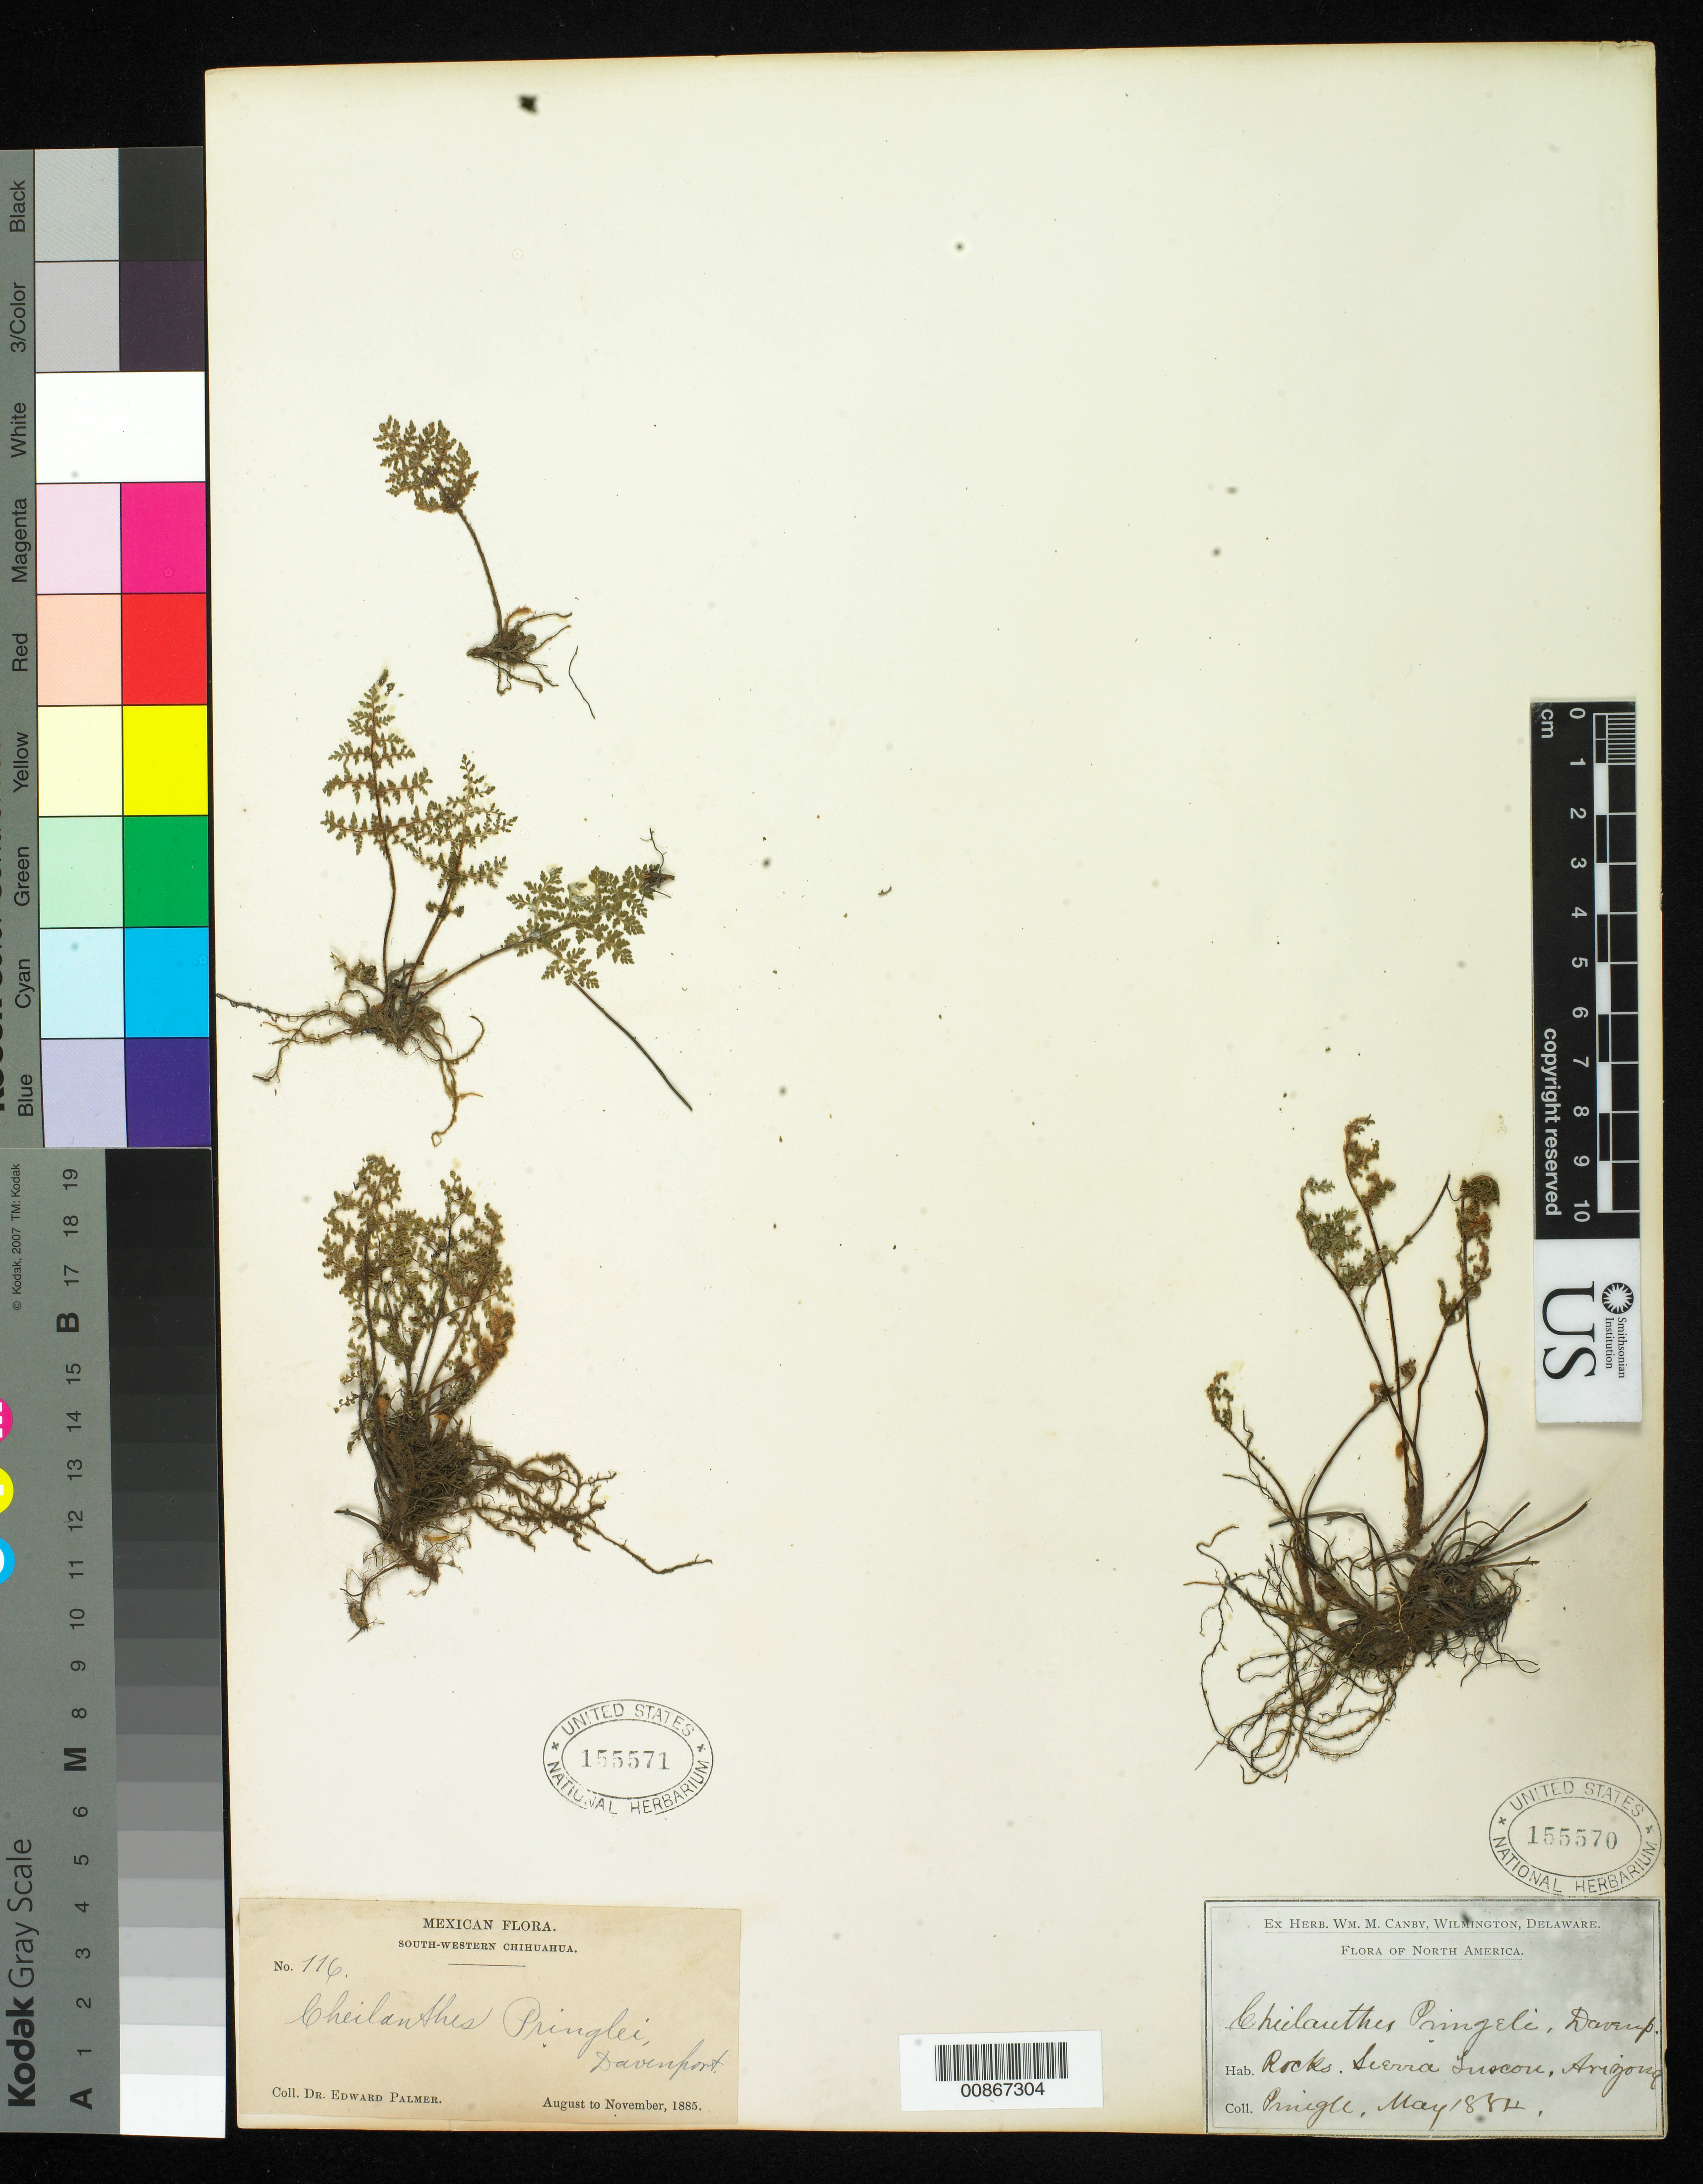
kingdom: Plantae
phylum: Tracheophyta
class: Polypodiopsida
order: Polypodiales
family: Pteridaceae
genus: Myriopteris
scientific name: Myriopteris pringlei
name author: (Davenp.) Grusz & Windham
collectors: C. G. Pringle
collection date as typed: May 1884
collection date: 1884-05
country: United States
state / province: Arizona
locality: Sierra "Tucson"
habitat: Rocks.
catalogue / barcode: US 155570